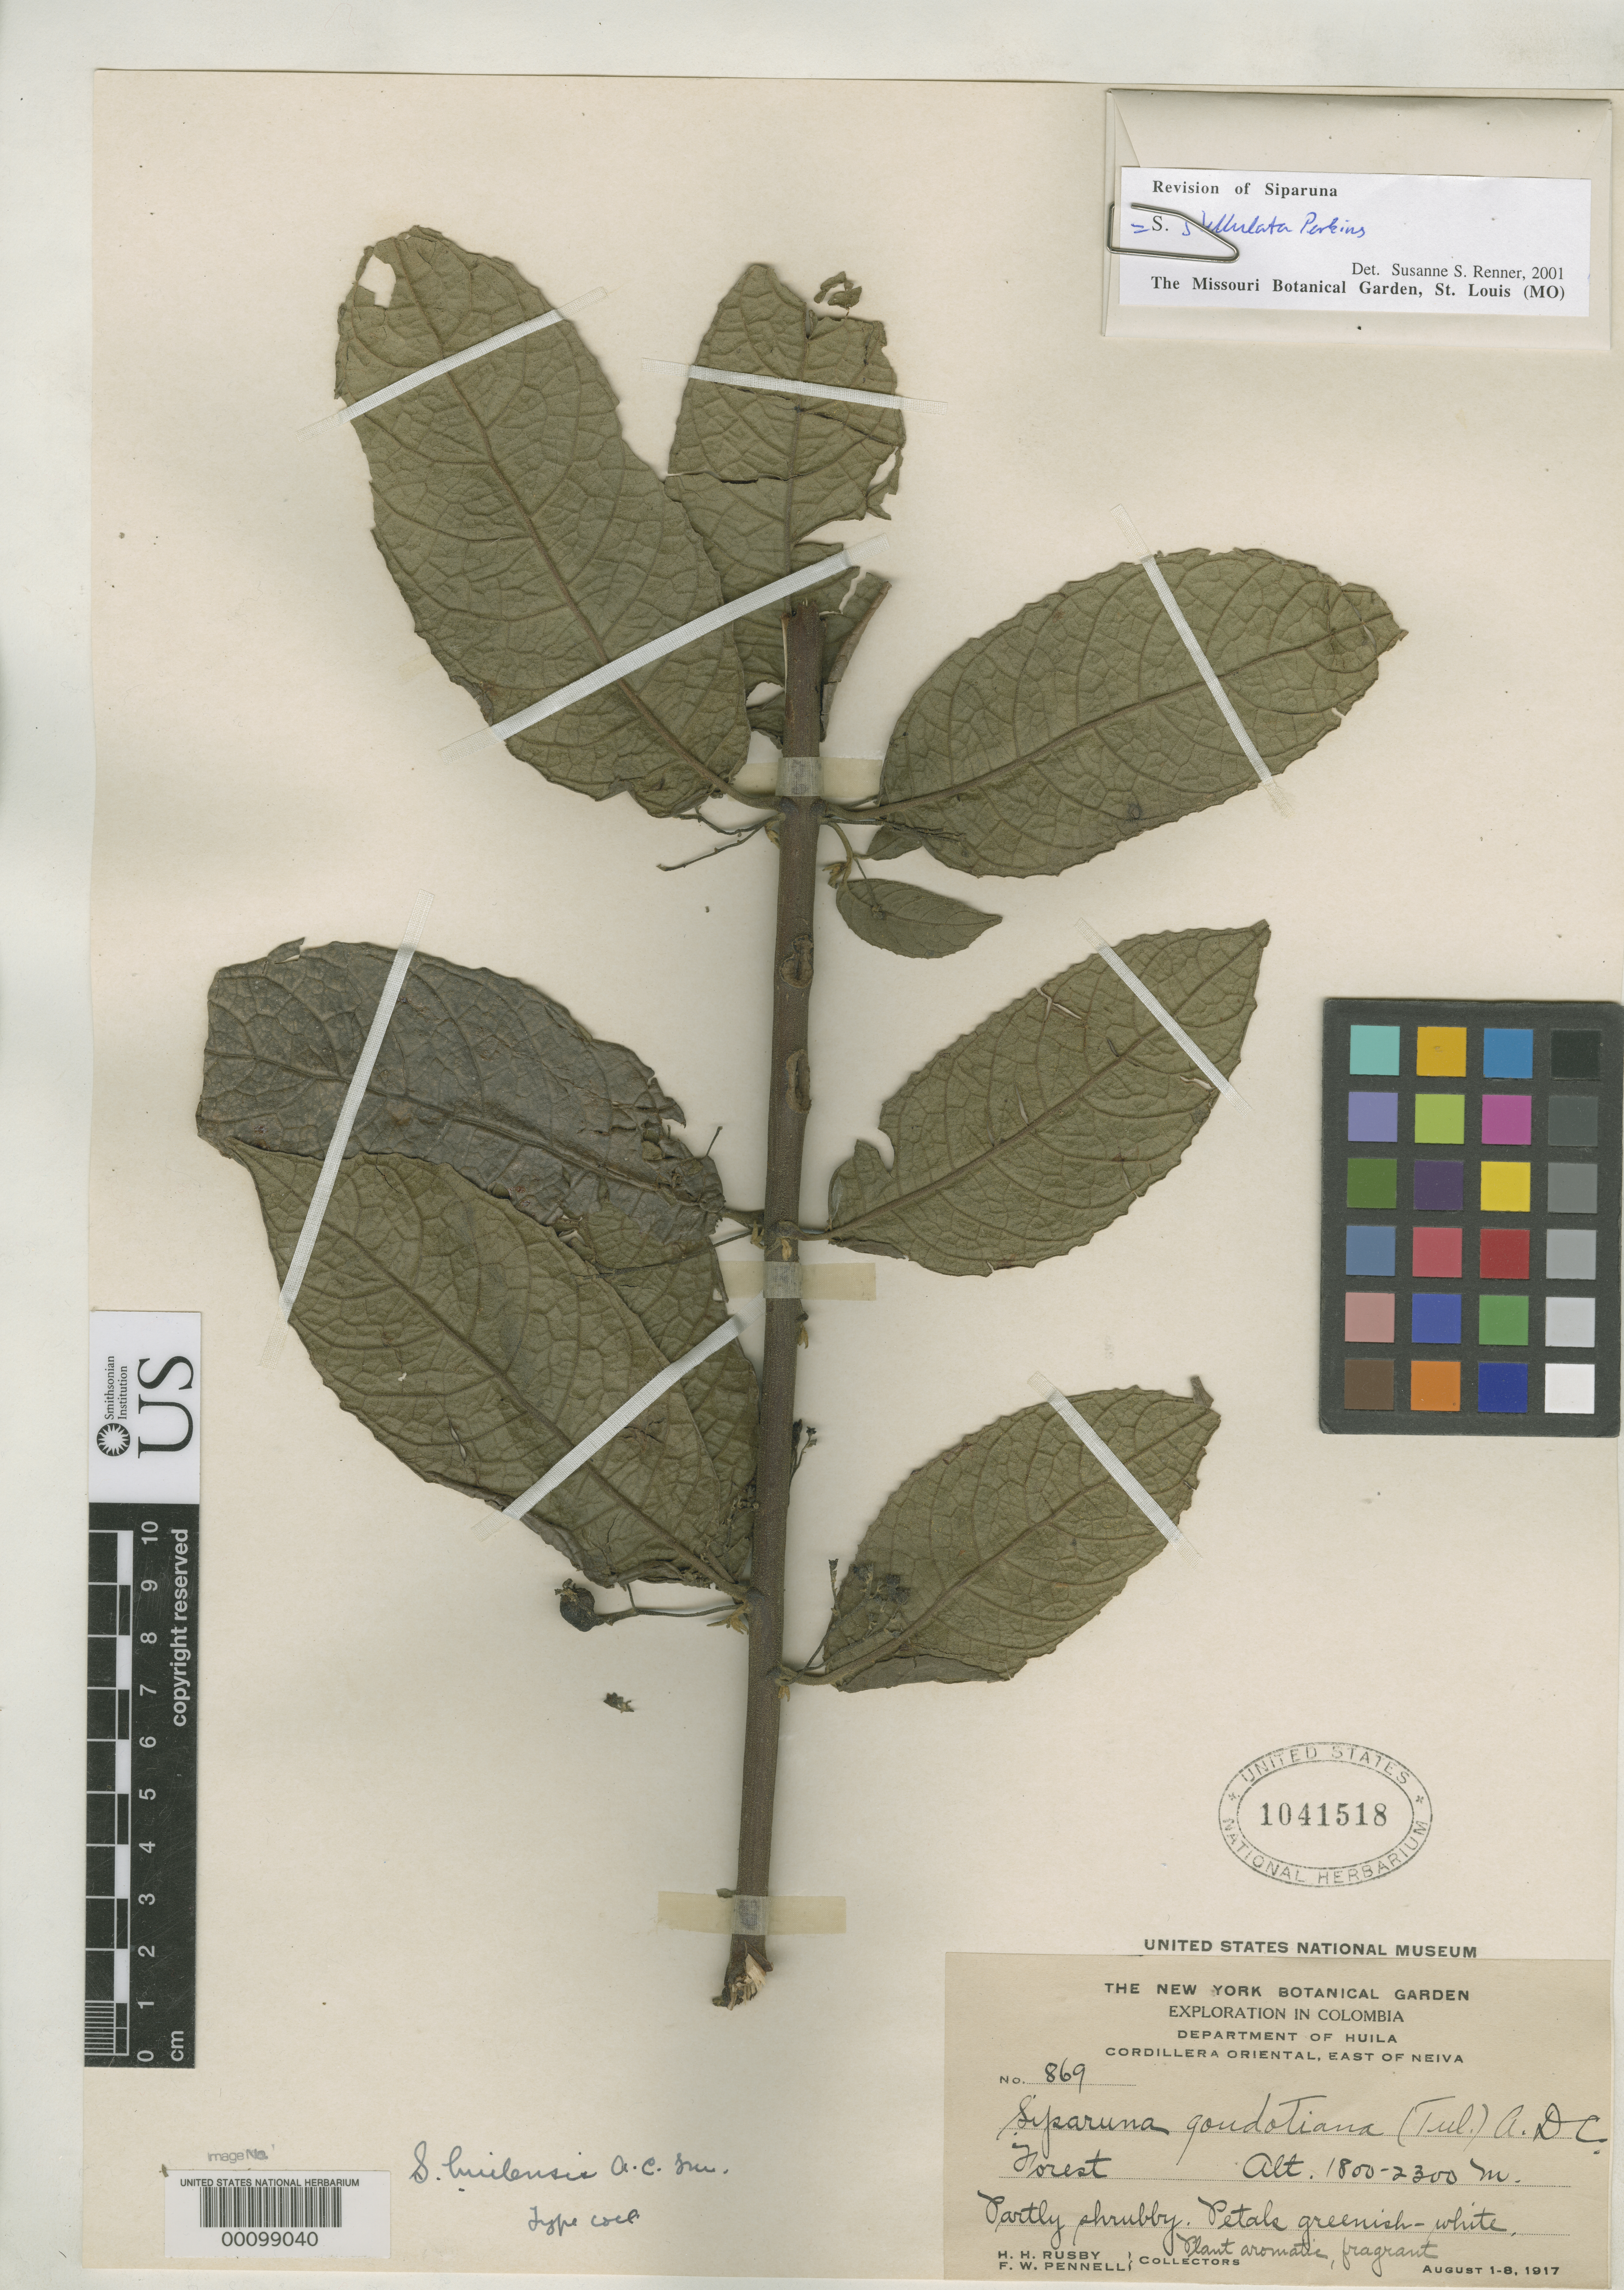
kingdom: Plantae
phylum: Tracheophyta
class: Magnoliopsida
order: Laurales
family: Siparunaceae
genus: Siparuna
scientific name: Siparuna huilensis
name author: A.C. Sm.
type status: Isotype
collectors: H. H. Rusby & F. W. Pennell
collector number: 869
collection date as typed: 01 Aug 1917 to 08 Aug 1917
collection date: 1917-08-01/1917-08-08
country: Colombia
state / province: Huila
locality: E of Neiva.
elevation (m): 1800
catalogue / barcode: US 1041518